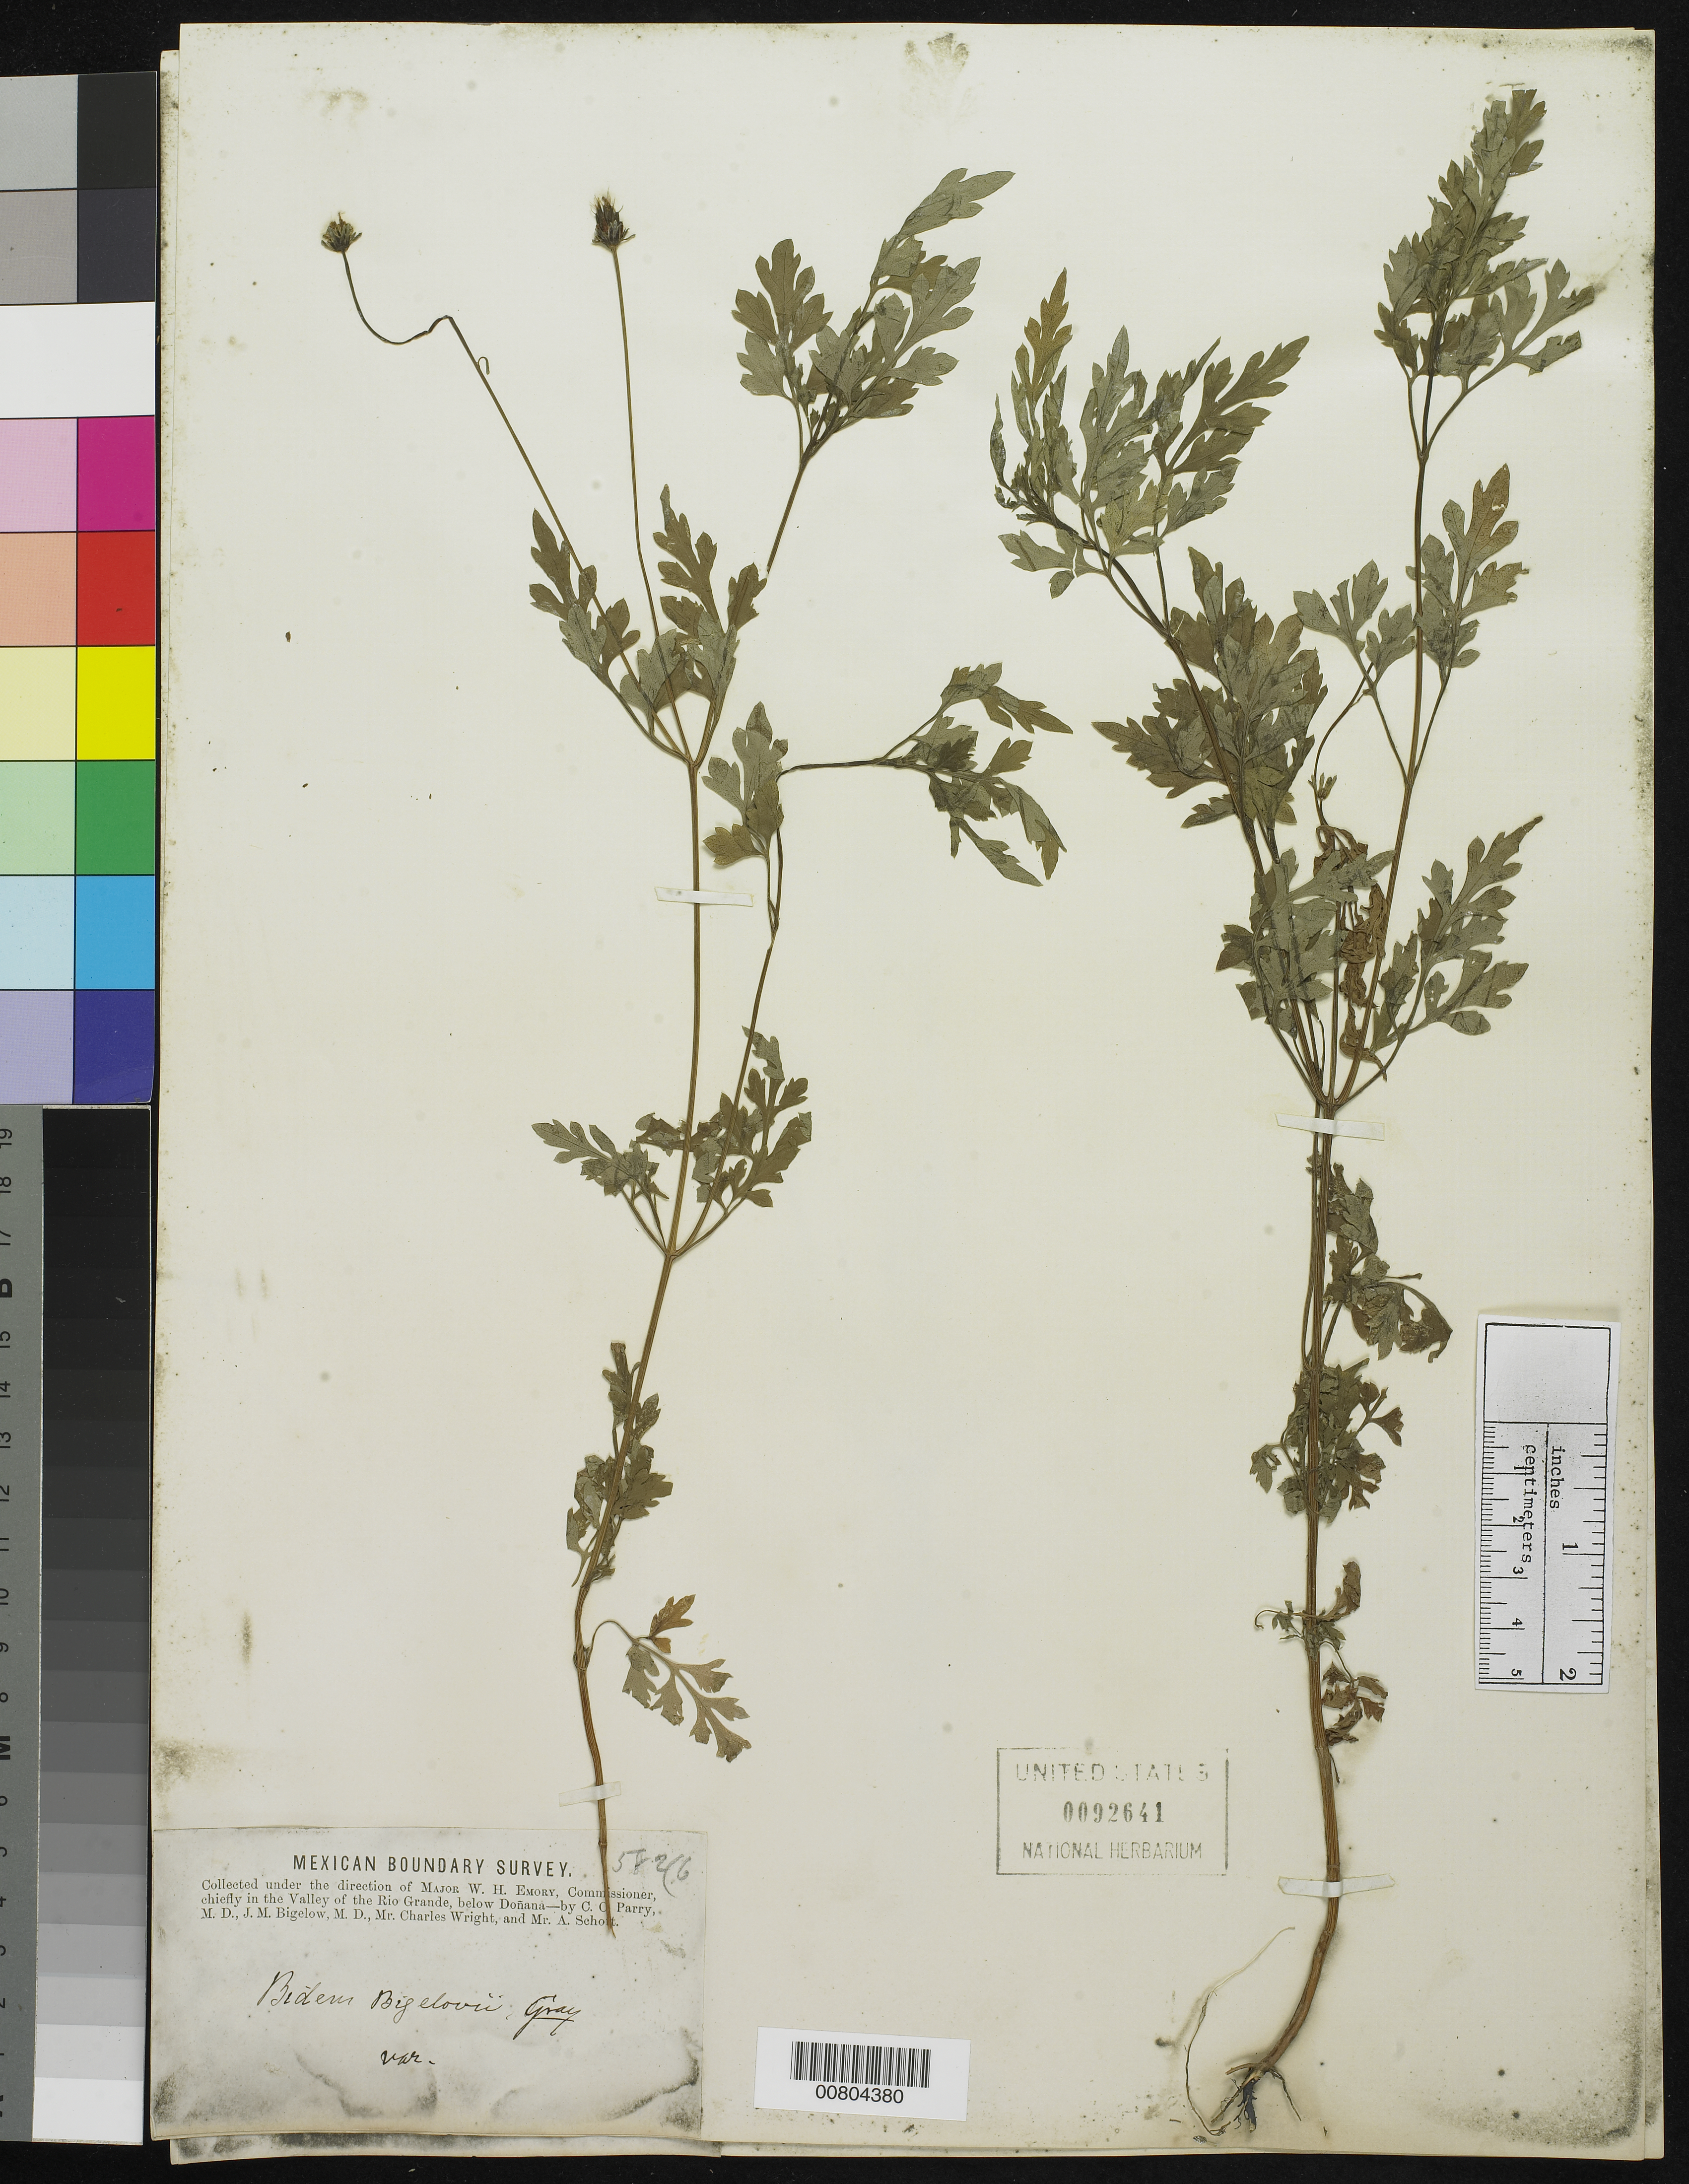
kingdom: Plantae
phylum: Tracheophyta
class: Magnoliopsida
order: Asterales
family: Asteraceae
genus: Bidens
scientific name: Bidens bigelovii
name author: A. Gray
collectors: C. C. Parry, J. M. Bigelow, C. Wright & A. C. V. Schott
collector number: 582 (G)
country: United States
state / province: New Mexico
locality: Valley of the Rio Grande, below Doñana, New Mexico.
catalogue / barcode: US 92641